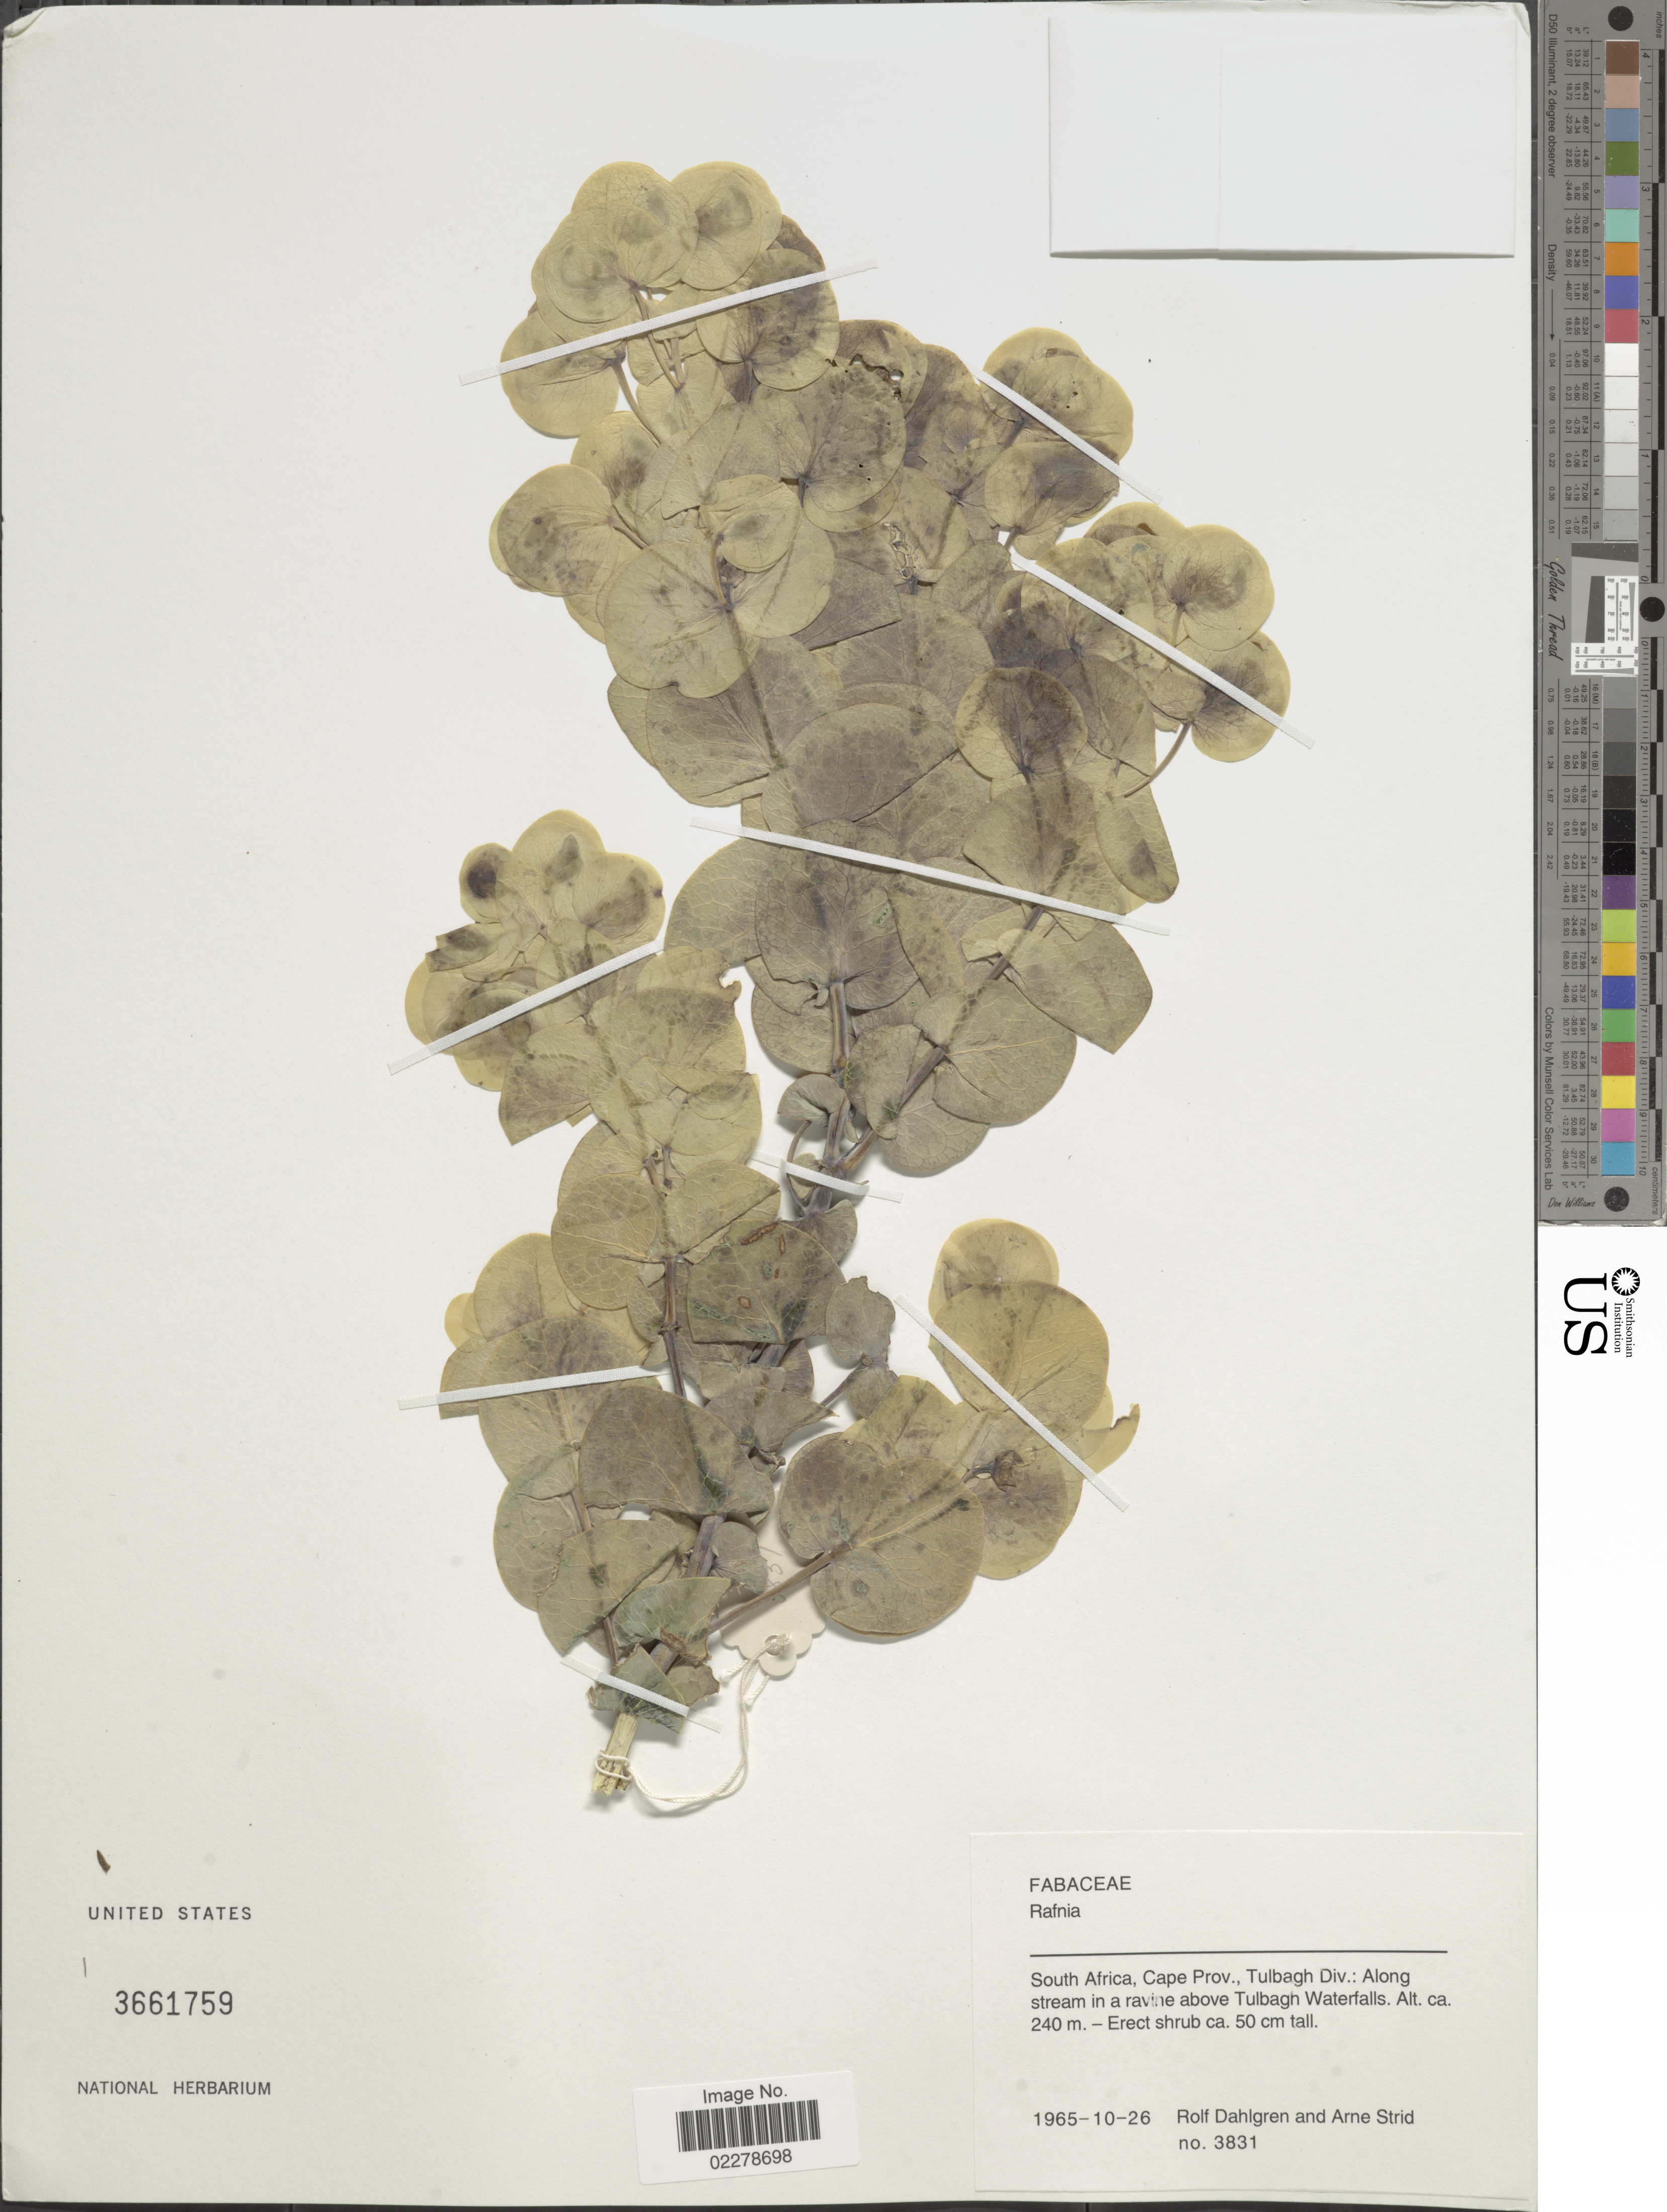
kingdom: Plantae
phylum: Tracheophyta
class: Magnoliopsida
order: Fabales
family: Fabaceae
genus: Rafnia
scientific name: Rafnia sp.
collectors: R. Dahlgren & A. Strid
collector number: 3831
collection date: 1965-10-26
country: South Africa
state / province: Western Cape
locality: Cape Prov. , tulbagh Dov. : Along stream in a ravine above Tulbagh Waterfalls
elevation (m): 240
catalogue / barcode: US 3661759